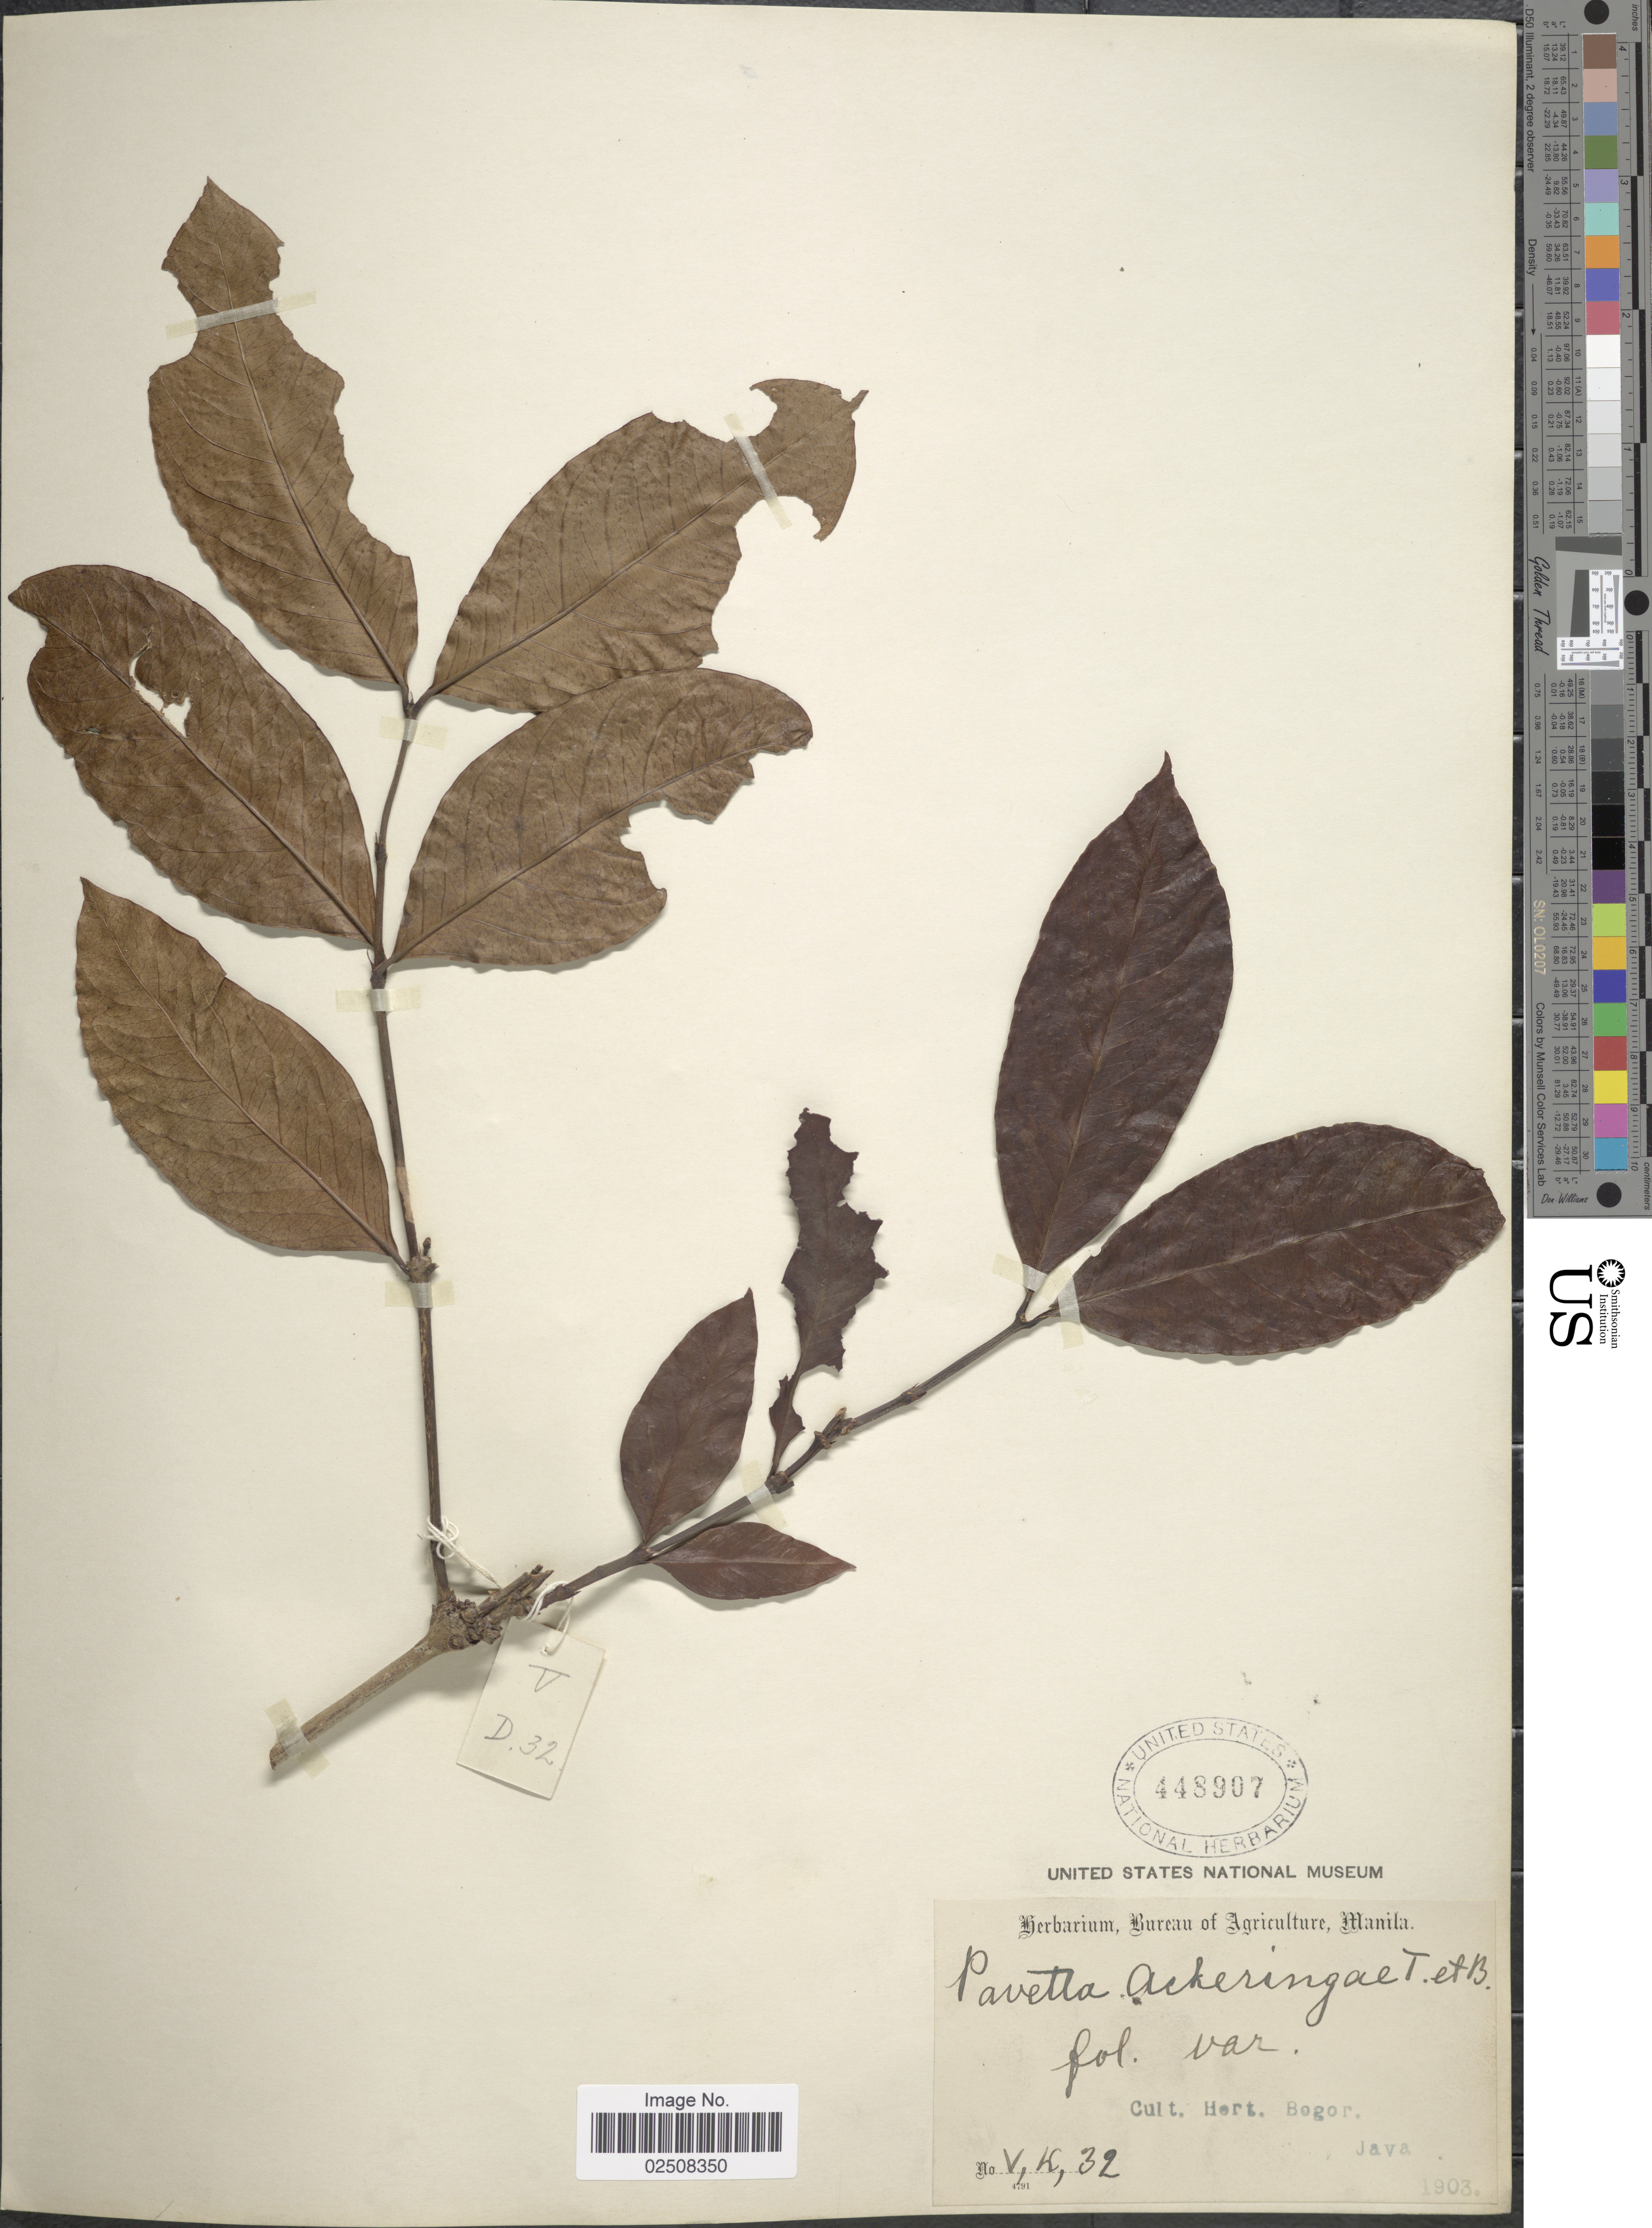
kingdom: Plantae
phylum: Tracheophyta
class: Magnoliopsida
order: Gentianales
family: Rubiaceae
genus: Pavetta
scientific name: Pavetta akkeringae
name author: Teijsm. & Binn.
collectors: ex Herb. Bur. Agric. Manila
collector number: V, H, 32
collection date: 1903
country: Indonesia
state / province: Java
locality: Cult. Hort. Bogor.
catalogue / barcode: US 448907